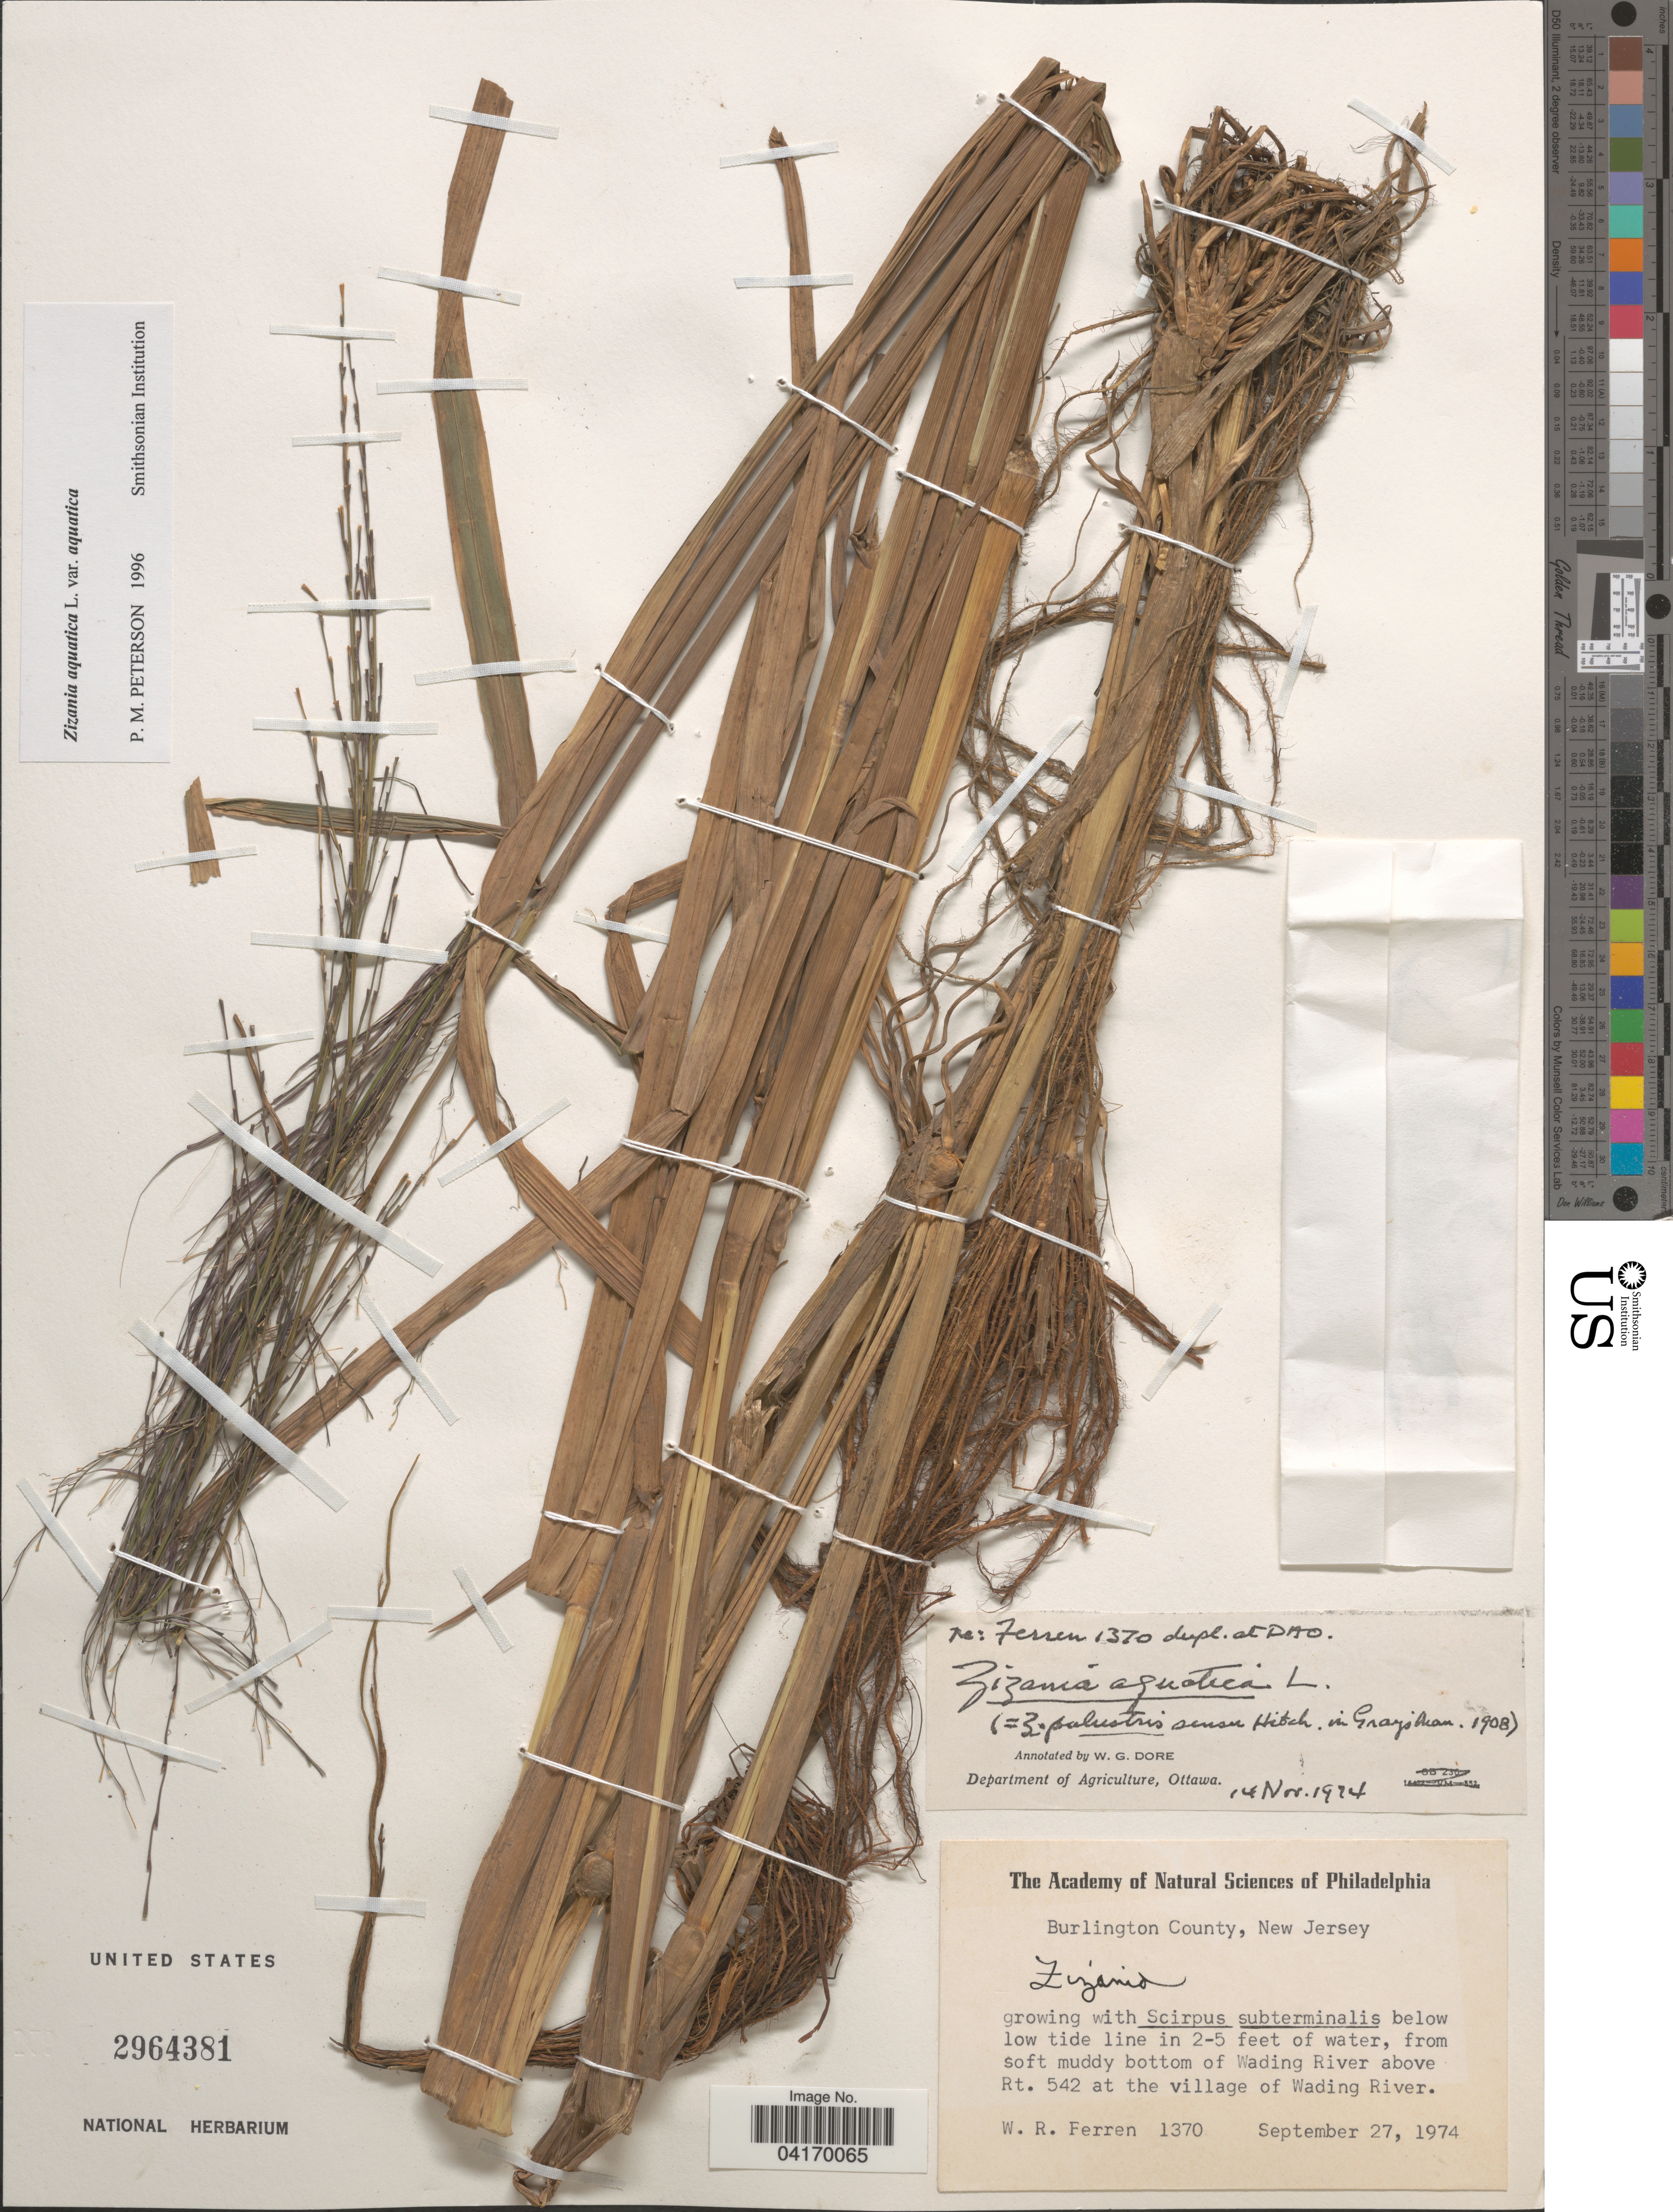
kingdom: Plantae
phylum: Tracheophyta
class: Liliopsida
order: Poales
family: Poaceae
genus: Zizania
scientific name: Zizania aquatica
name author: L.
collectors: W. Ferren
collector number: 1370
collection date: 1974-09-27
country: United States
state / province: New Jersey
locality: Burlington County. Growing with Scirpus subterminalis below low tide line in 2-5 feet of water, from soft muddy bottom of Wading River above Rt. 542 at the village of Wading River.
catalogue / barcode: US 2964381